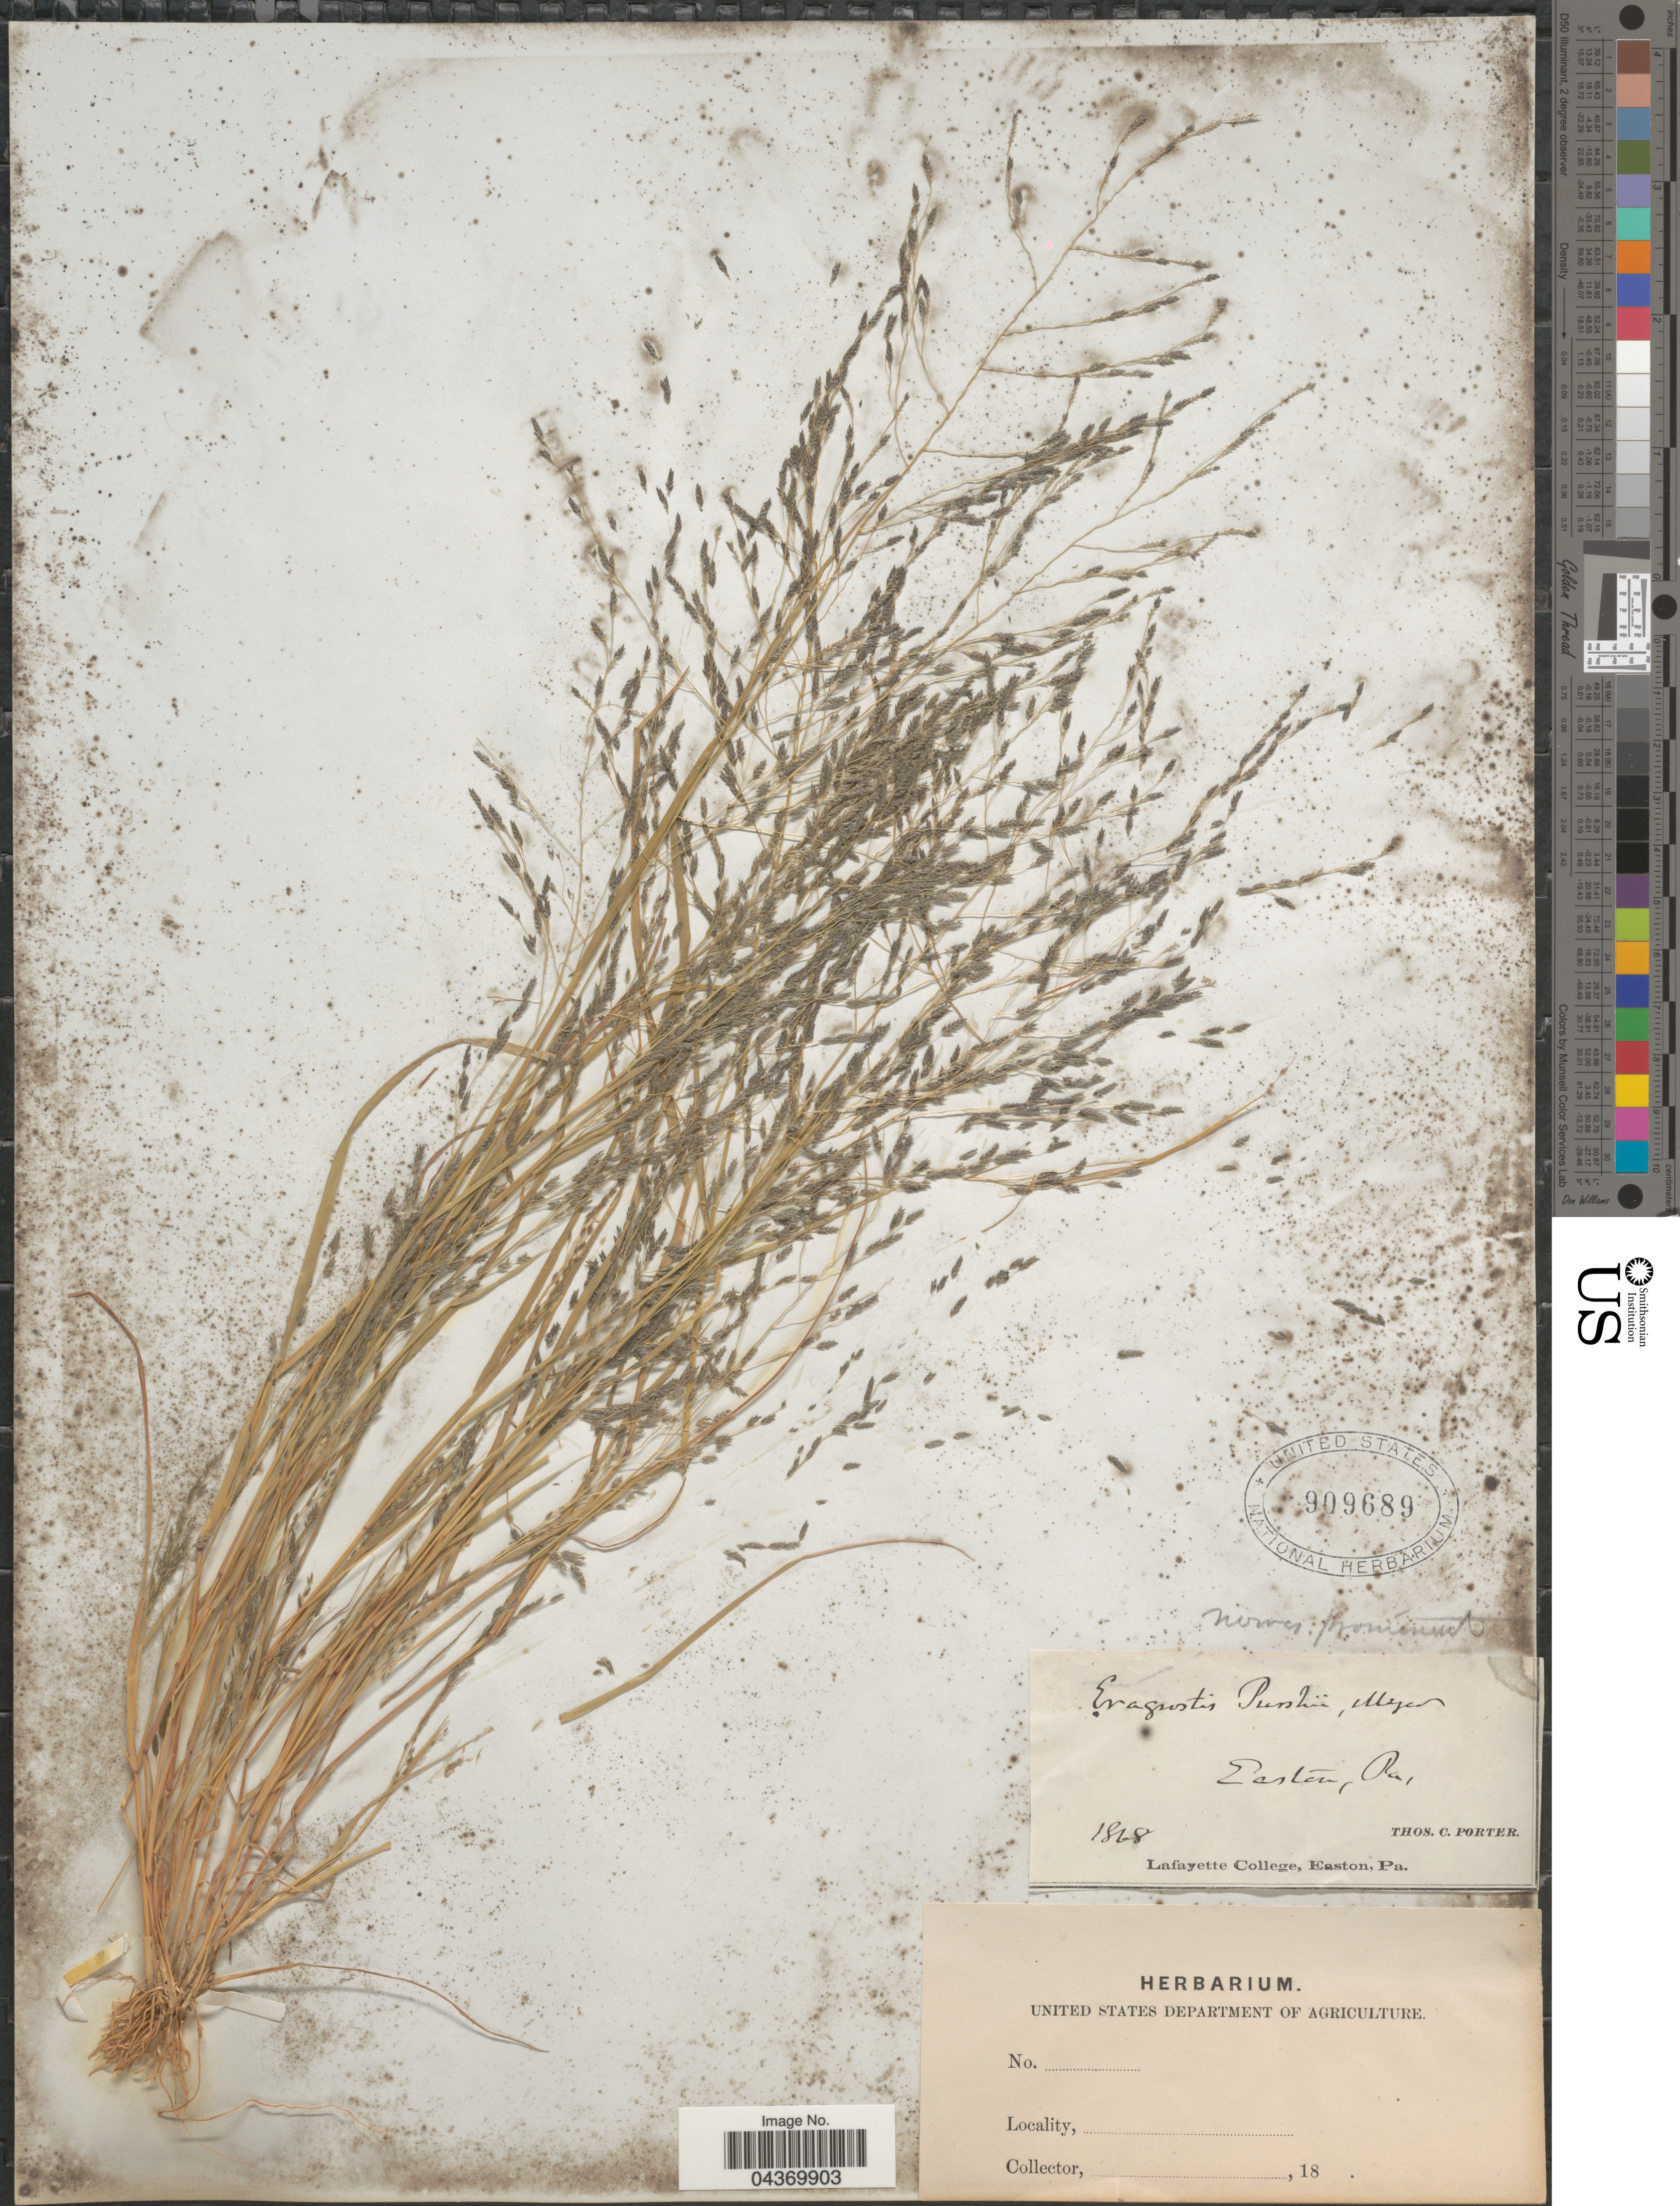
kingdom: Plantae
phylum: Tracheophyta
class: Liliopsida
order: Poales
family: Poaceae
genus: Eragrostis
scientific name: Eragrostis pectinacea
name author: (Michx.) Nees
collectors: T. Porter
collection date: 1868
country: United States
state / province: Pennsylvania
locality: Easton.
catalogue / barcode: US 909689